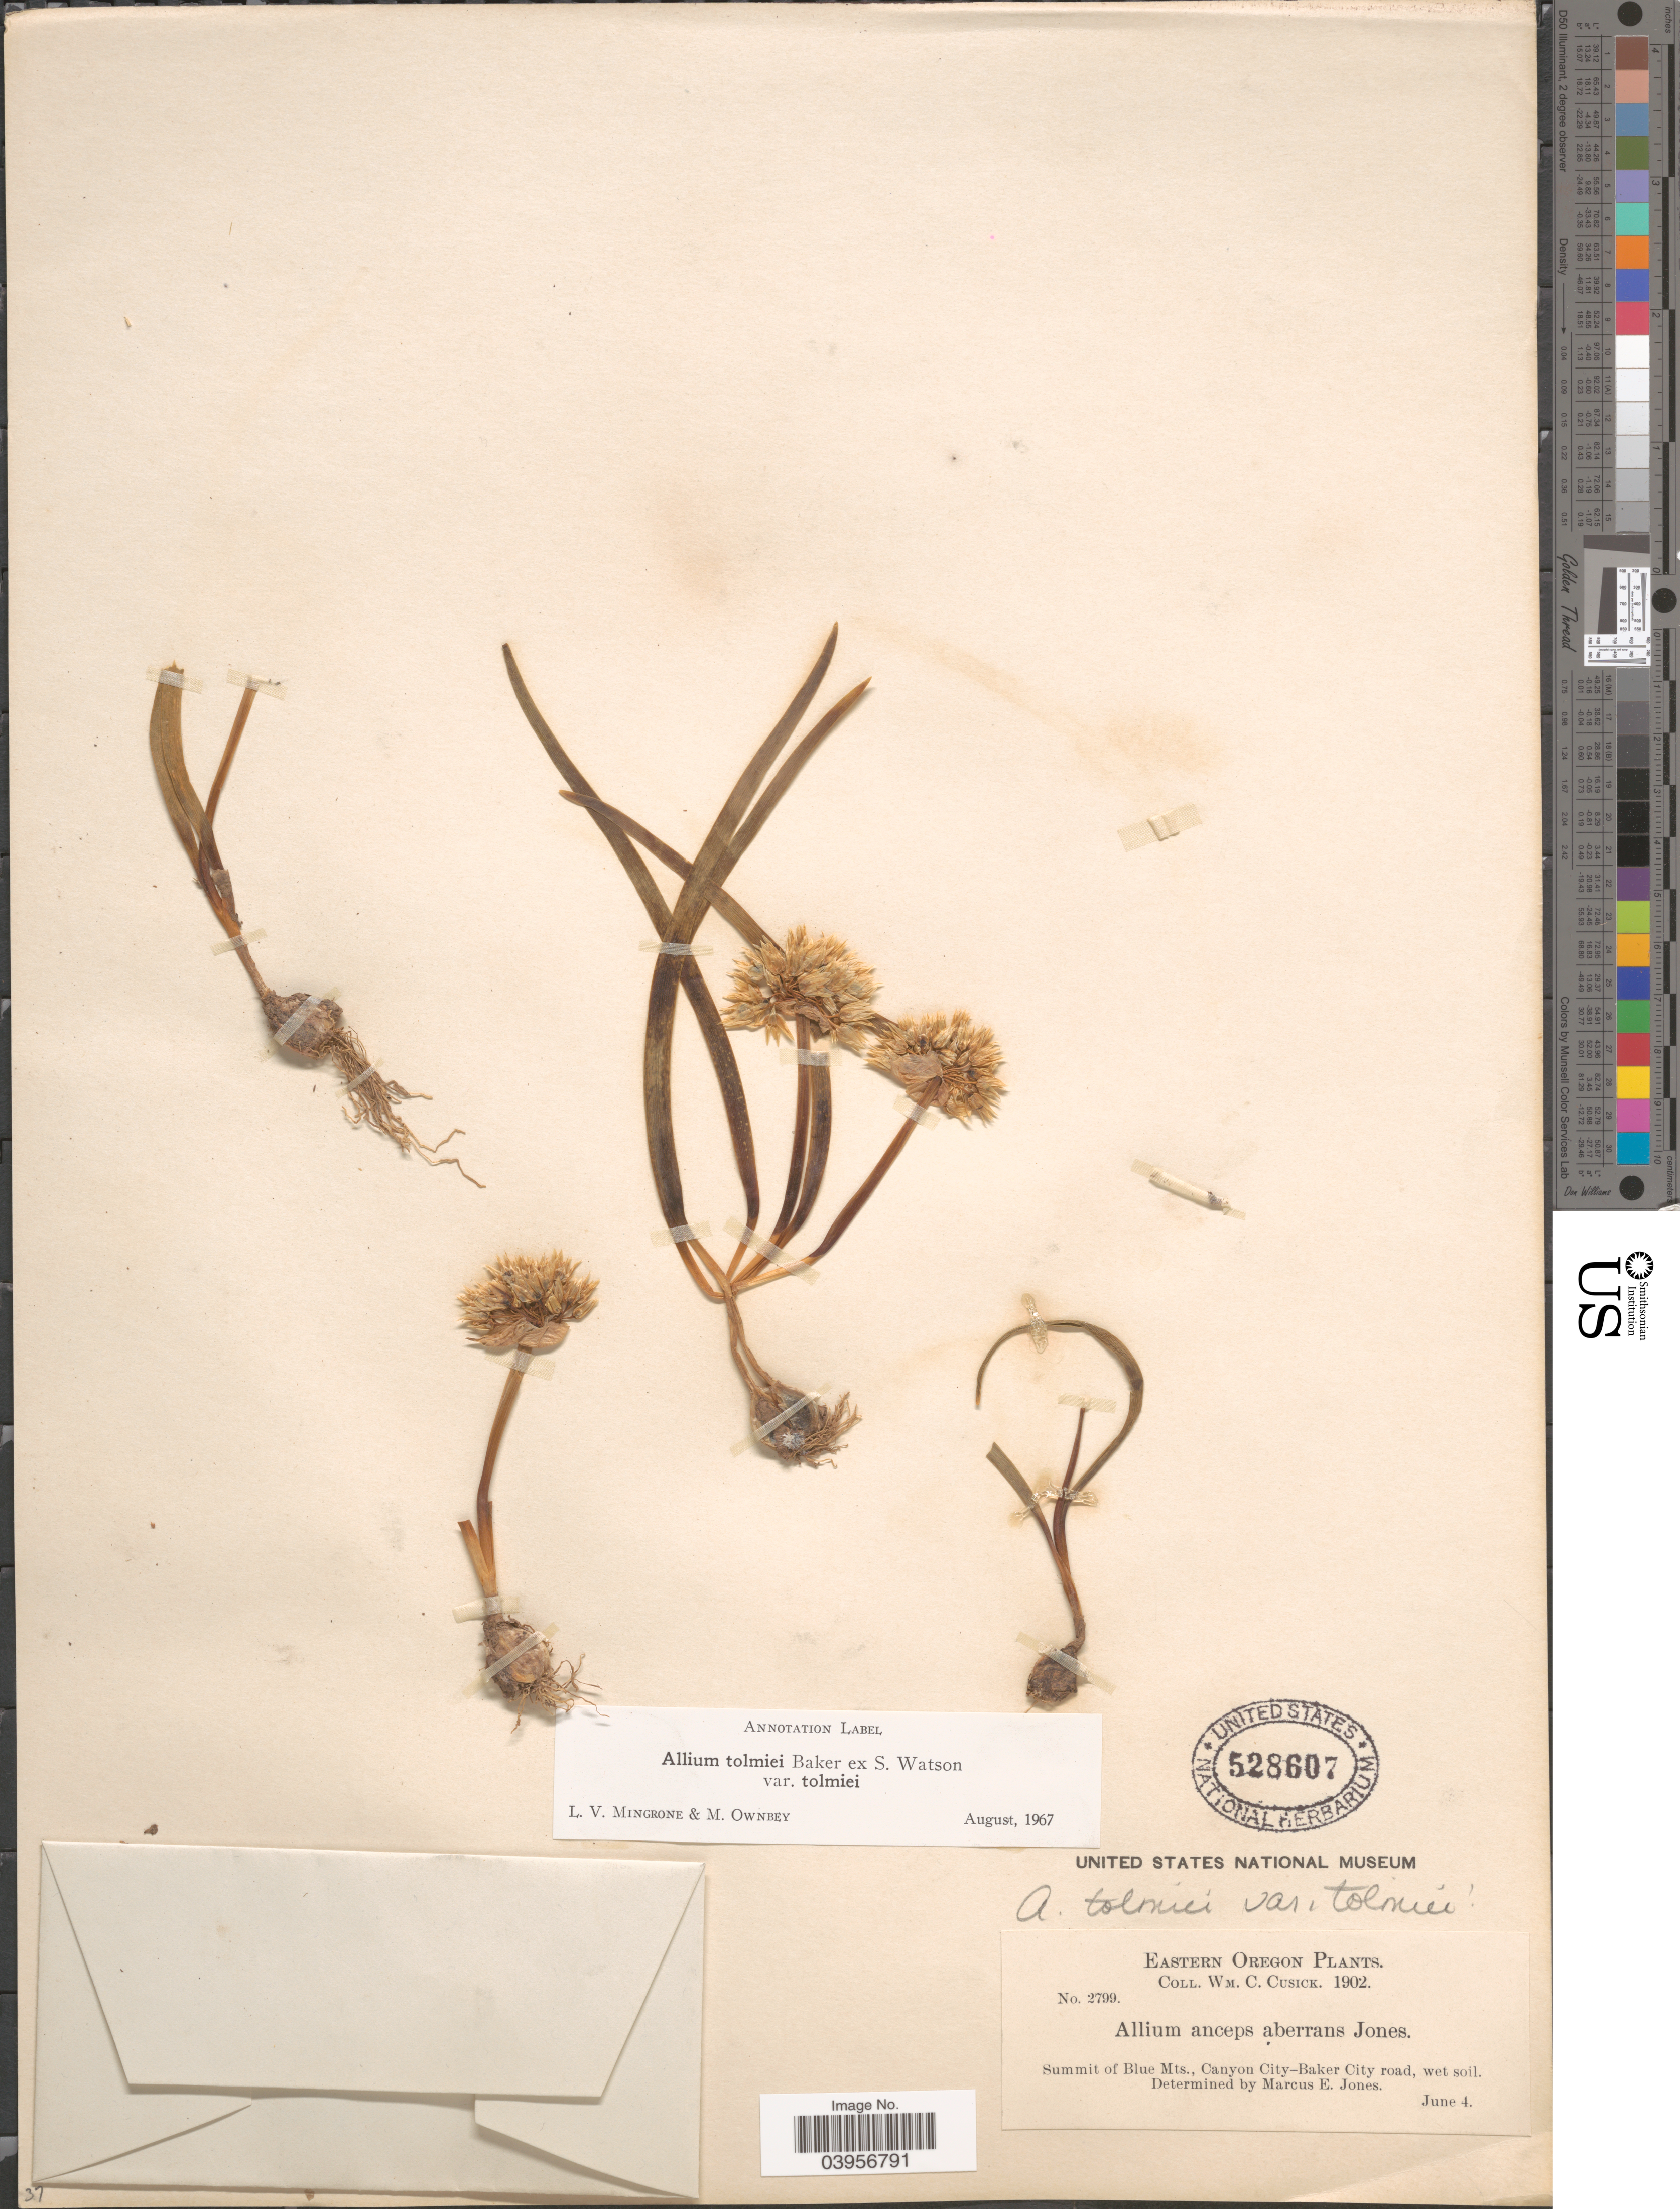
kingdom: Plantae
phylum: Tracheophyta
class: Liliopsida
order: Asparagales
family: Amaryllidaceae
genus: Allium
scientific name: Allium tolmiei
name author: Baker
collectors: W. C. Cusick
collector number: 2799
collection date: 1902-06-04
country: United States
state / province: Oregon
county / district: Baker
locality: Eastern Oregon. Summit of Blue Mts., Canyon City-Baker City road.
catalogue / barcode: US 528607